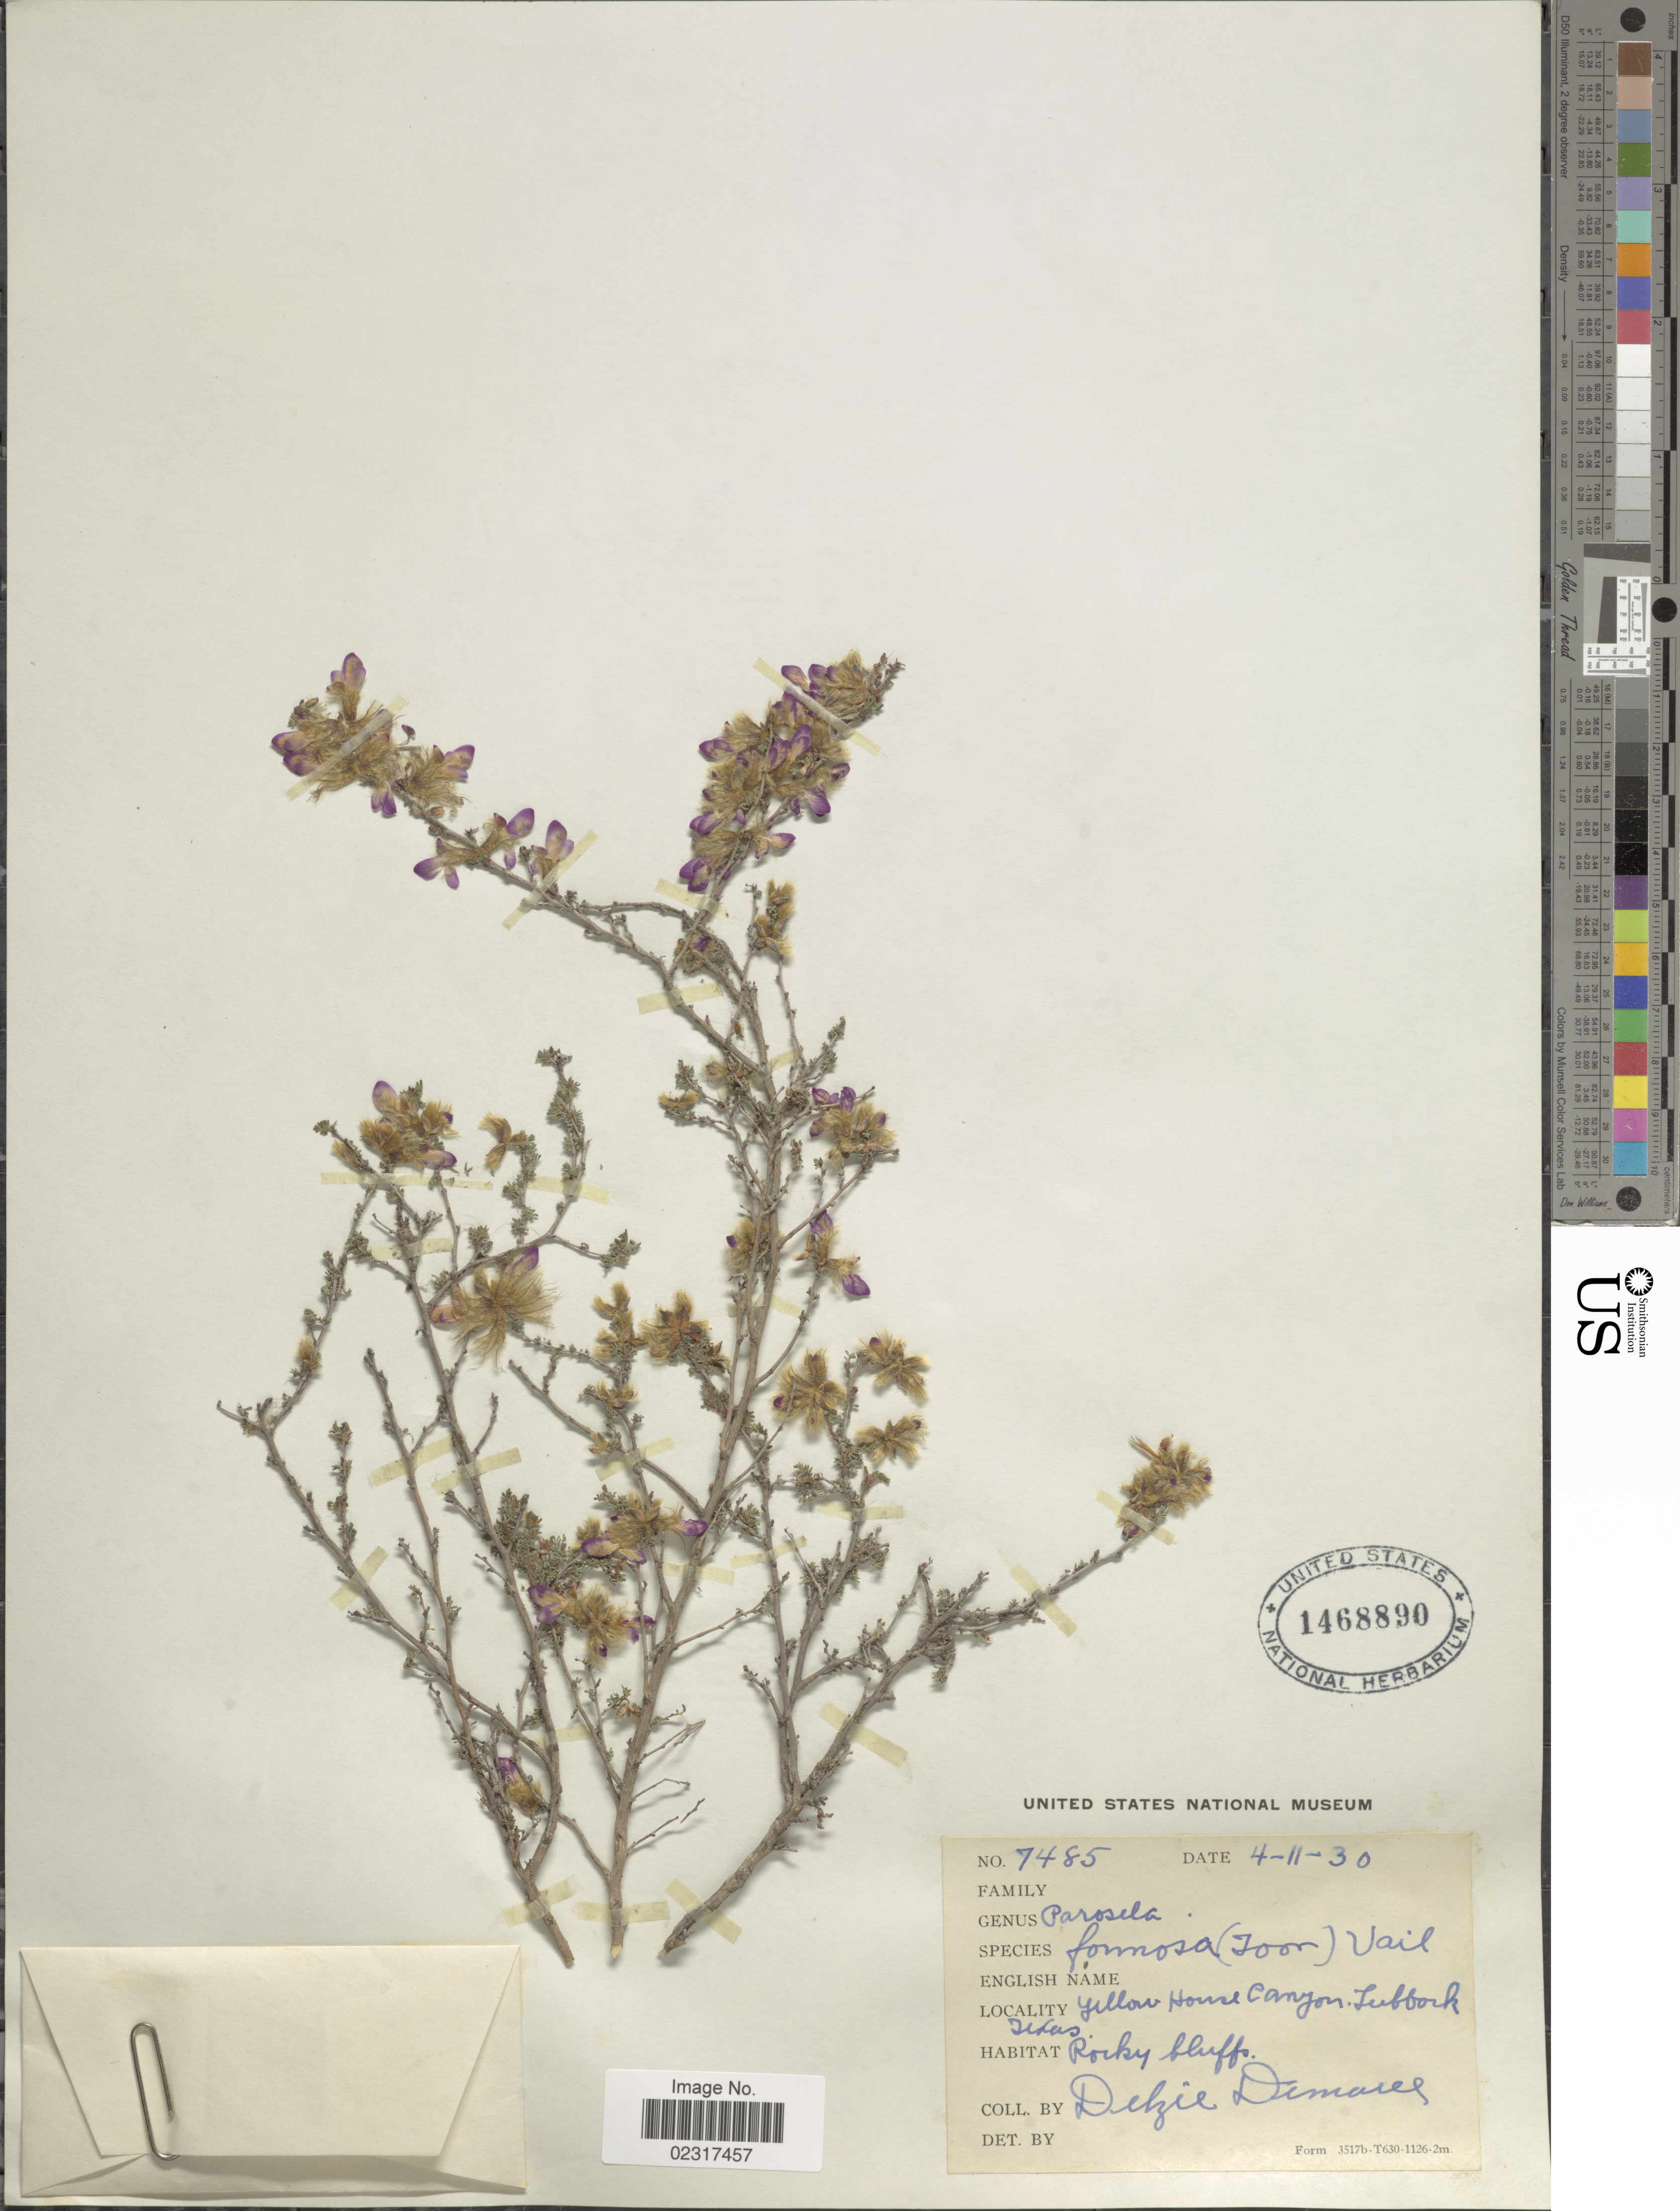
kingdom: Plantae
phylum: Tracheophyta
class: Magnoliopsida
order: Fabales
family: Fabaceae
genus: Dalea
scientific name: Dalea formosa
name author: Torr.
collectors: D. Demaree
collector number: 7485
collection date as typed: Transcribed d/m/y: 11/4/30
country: United States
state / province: Texas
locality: Yellow House Canyon, Lubbock.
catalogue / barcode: US 1468890